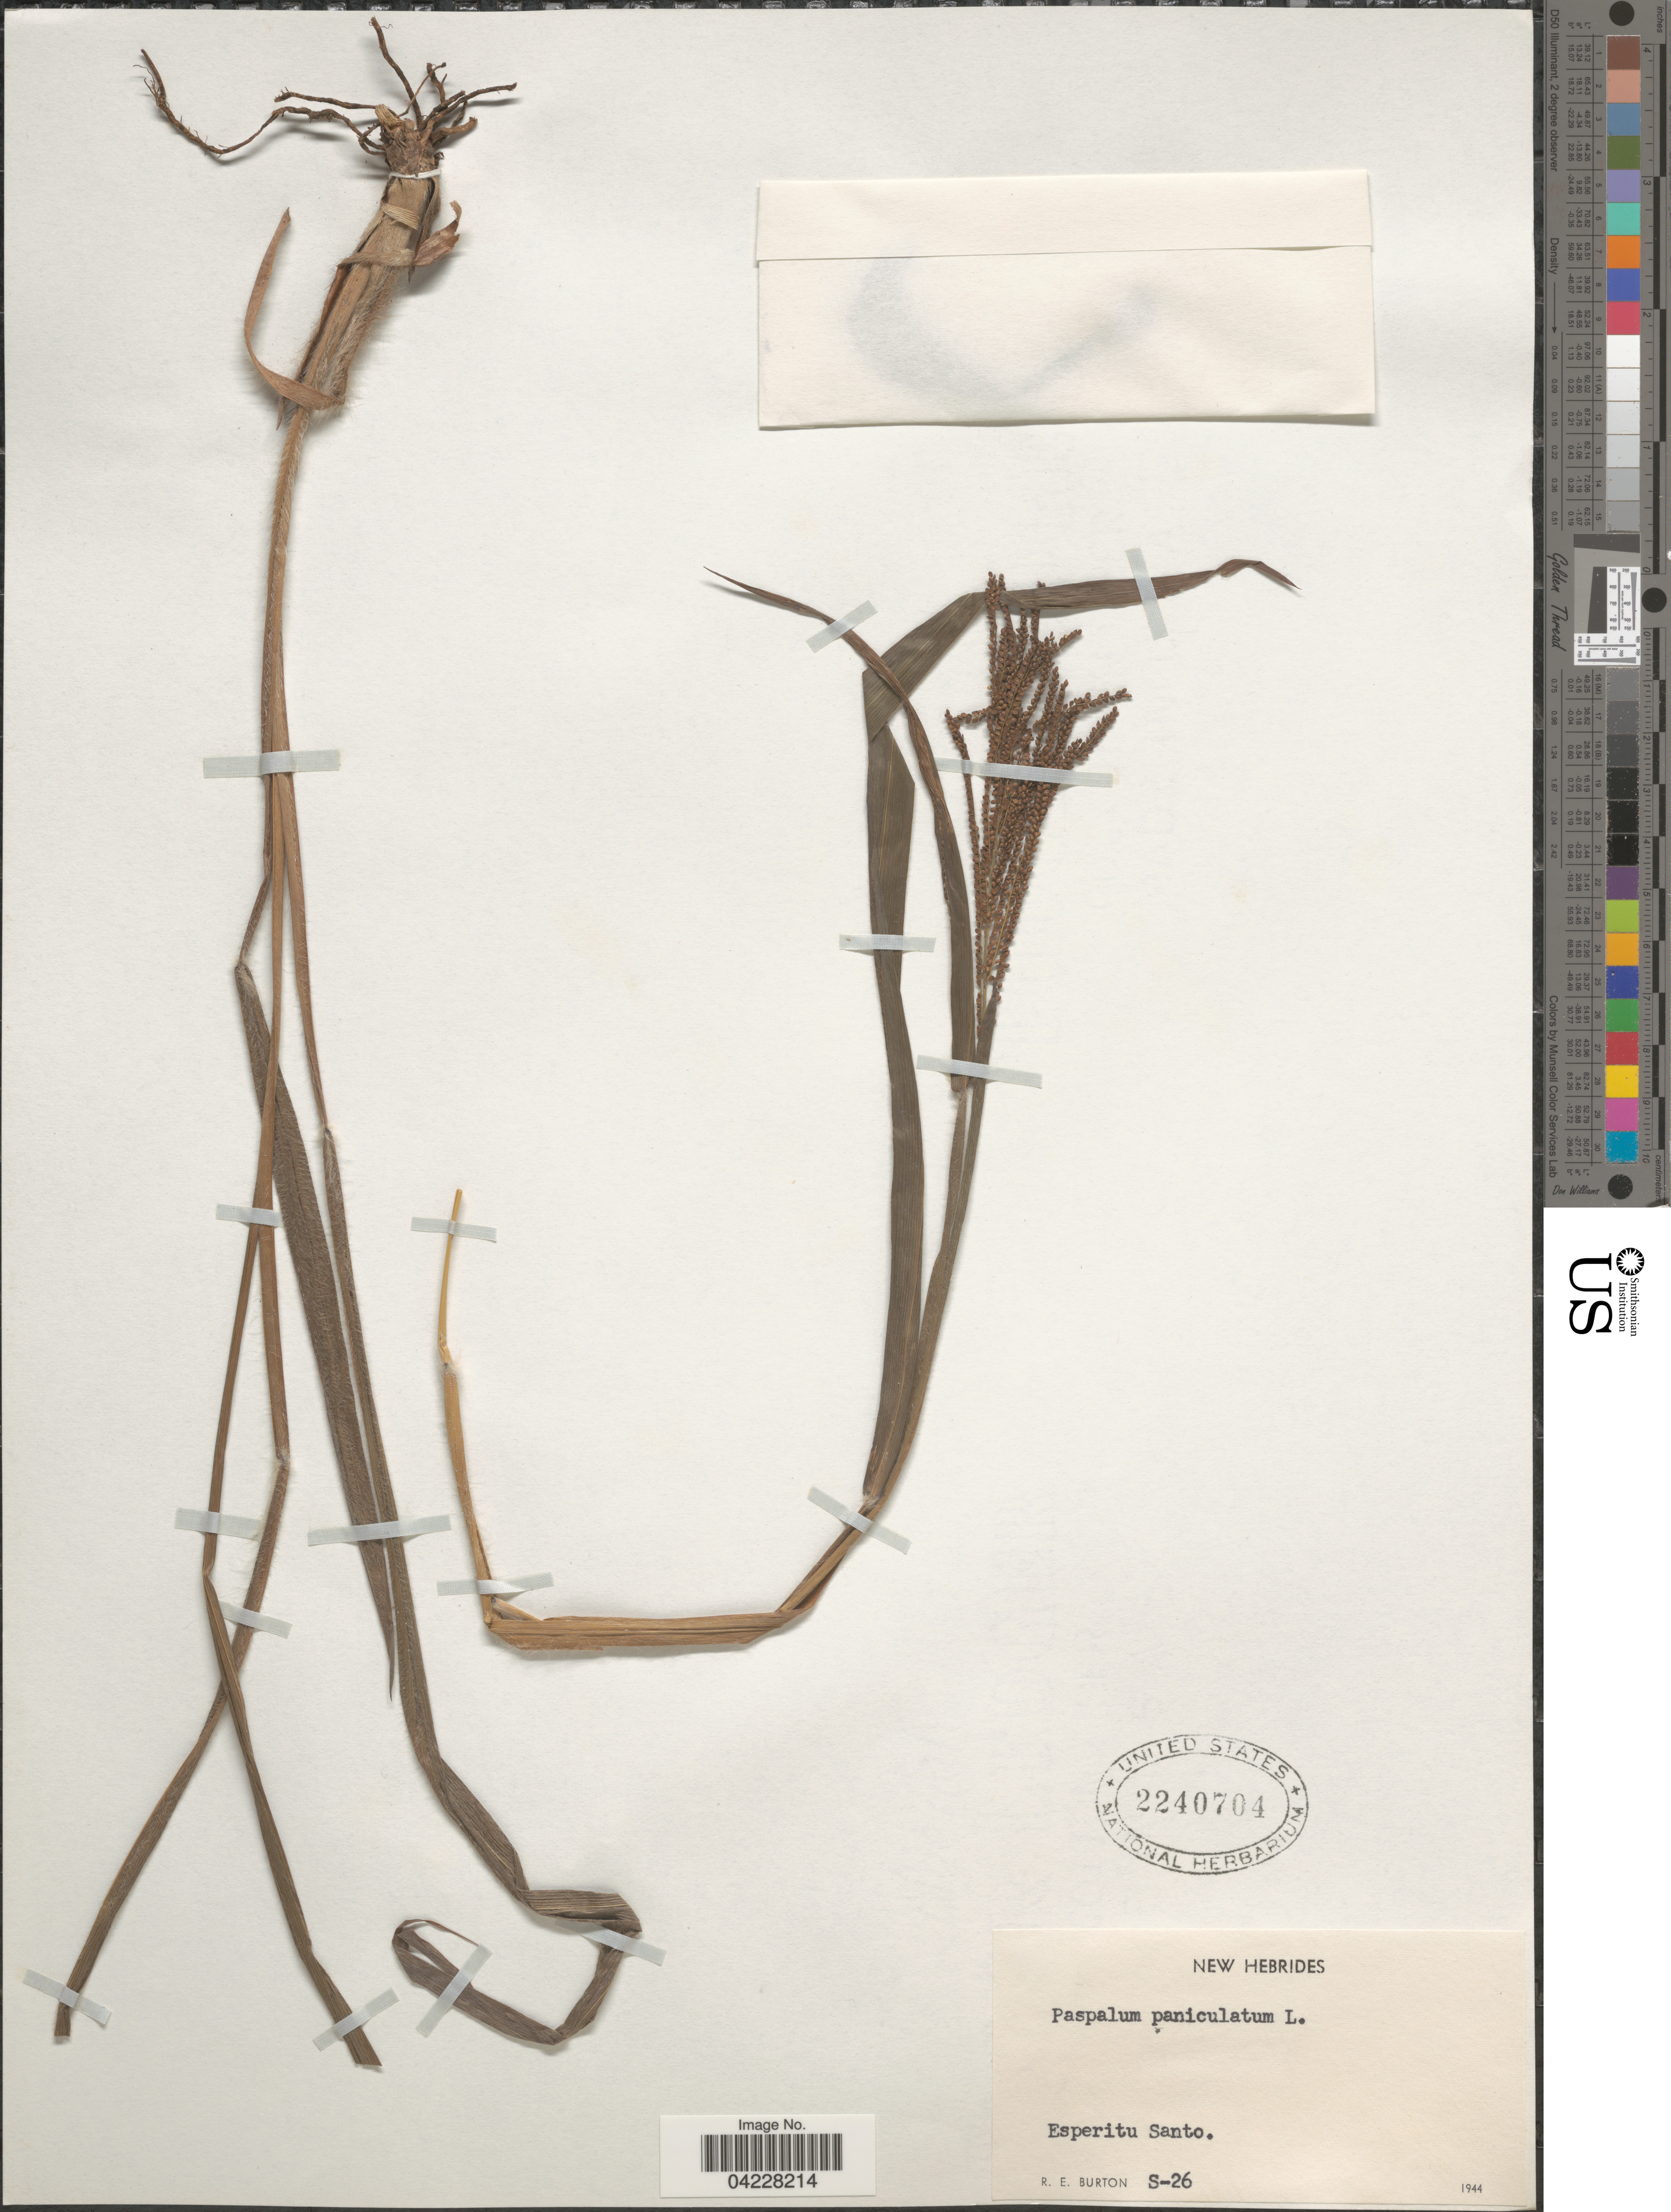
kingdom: Plantae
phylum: Tracheophyta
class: Liliopsida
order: Poales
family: Poaceae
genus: Paspalum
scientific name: Paspalum paniculatum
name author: L.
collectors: R. Burton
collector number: S-26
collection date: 1944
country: Vanuatu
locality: New Hebrides. Espiritu Santo.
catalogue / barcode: US 2240704